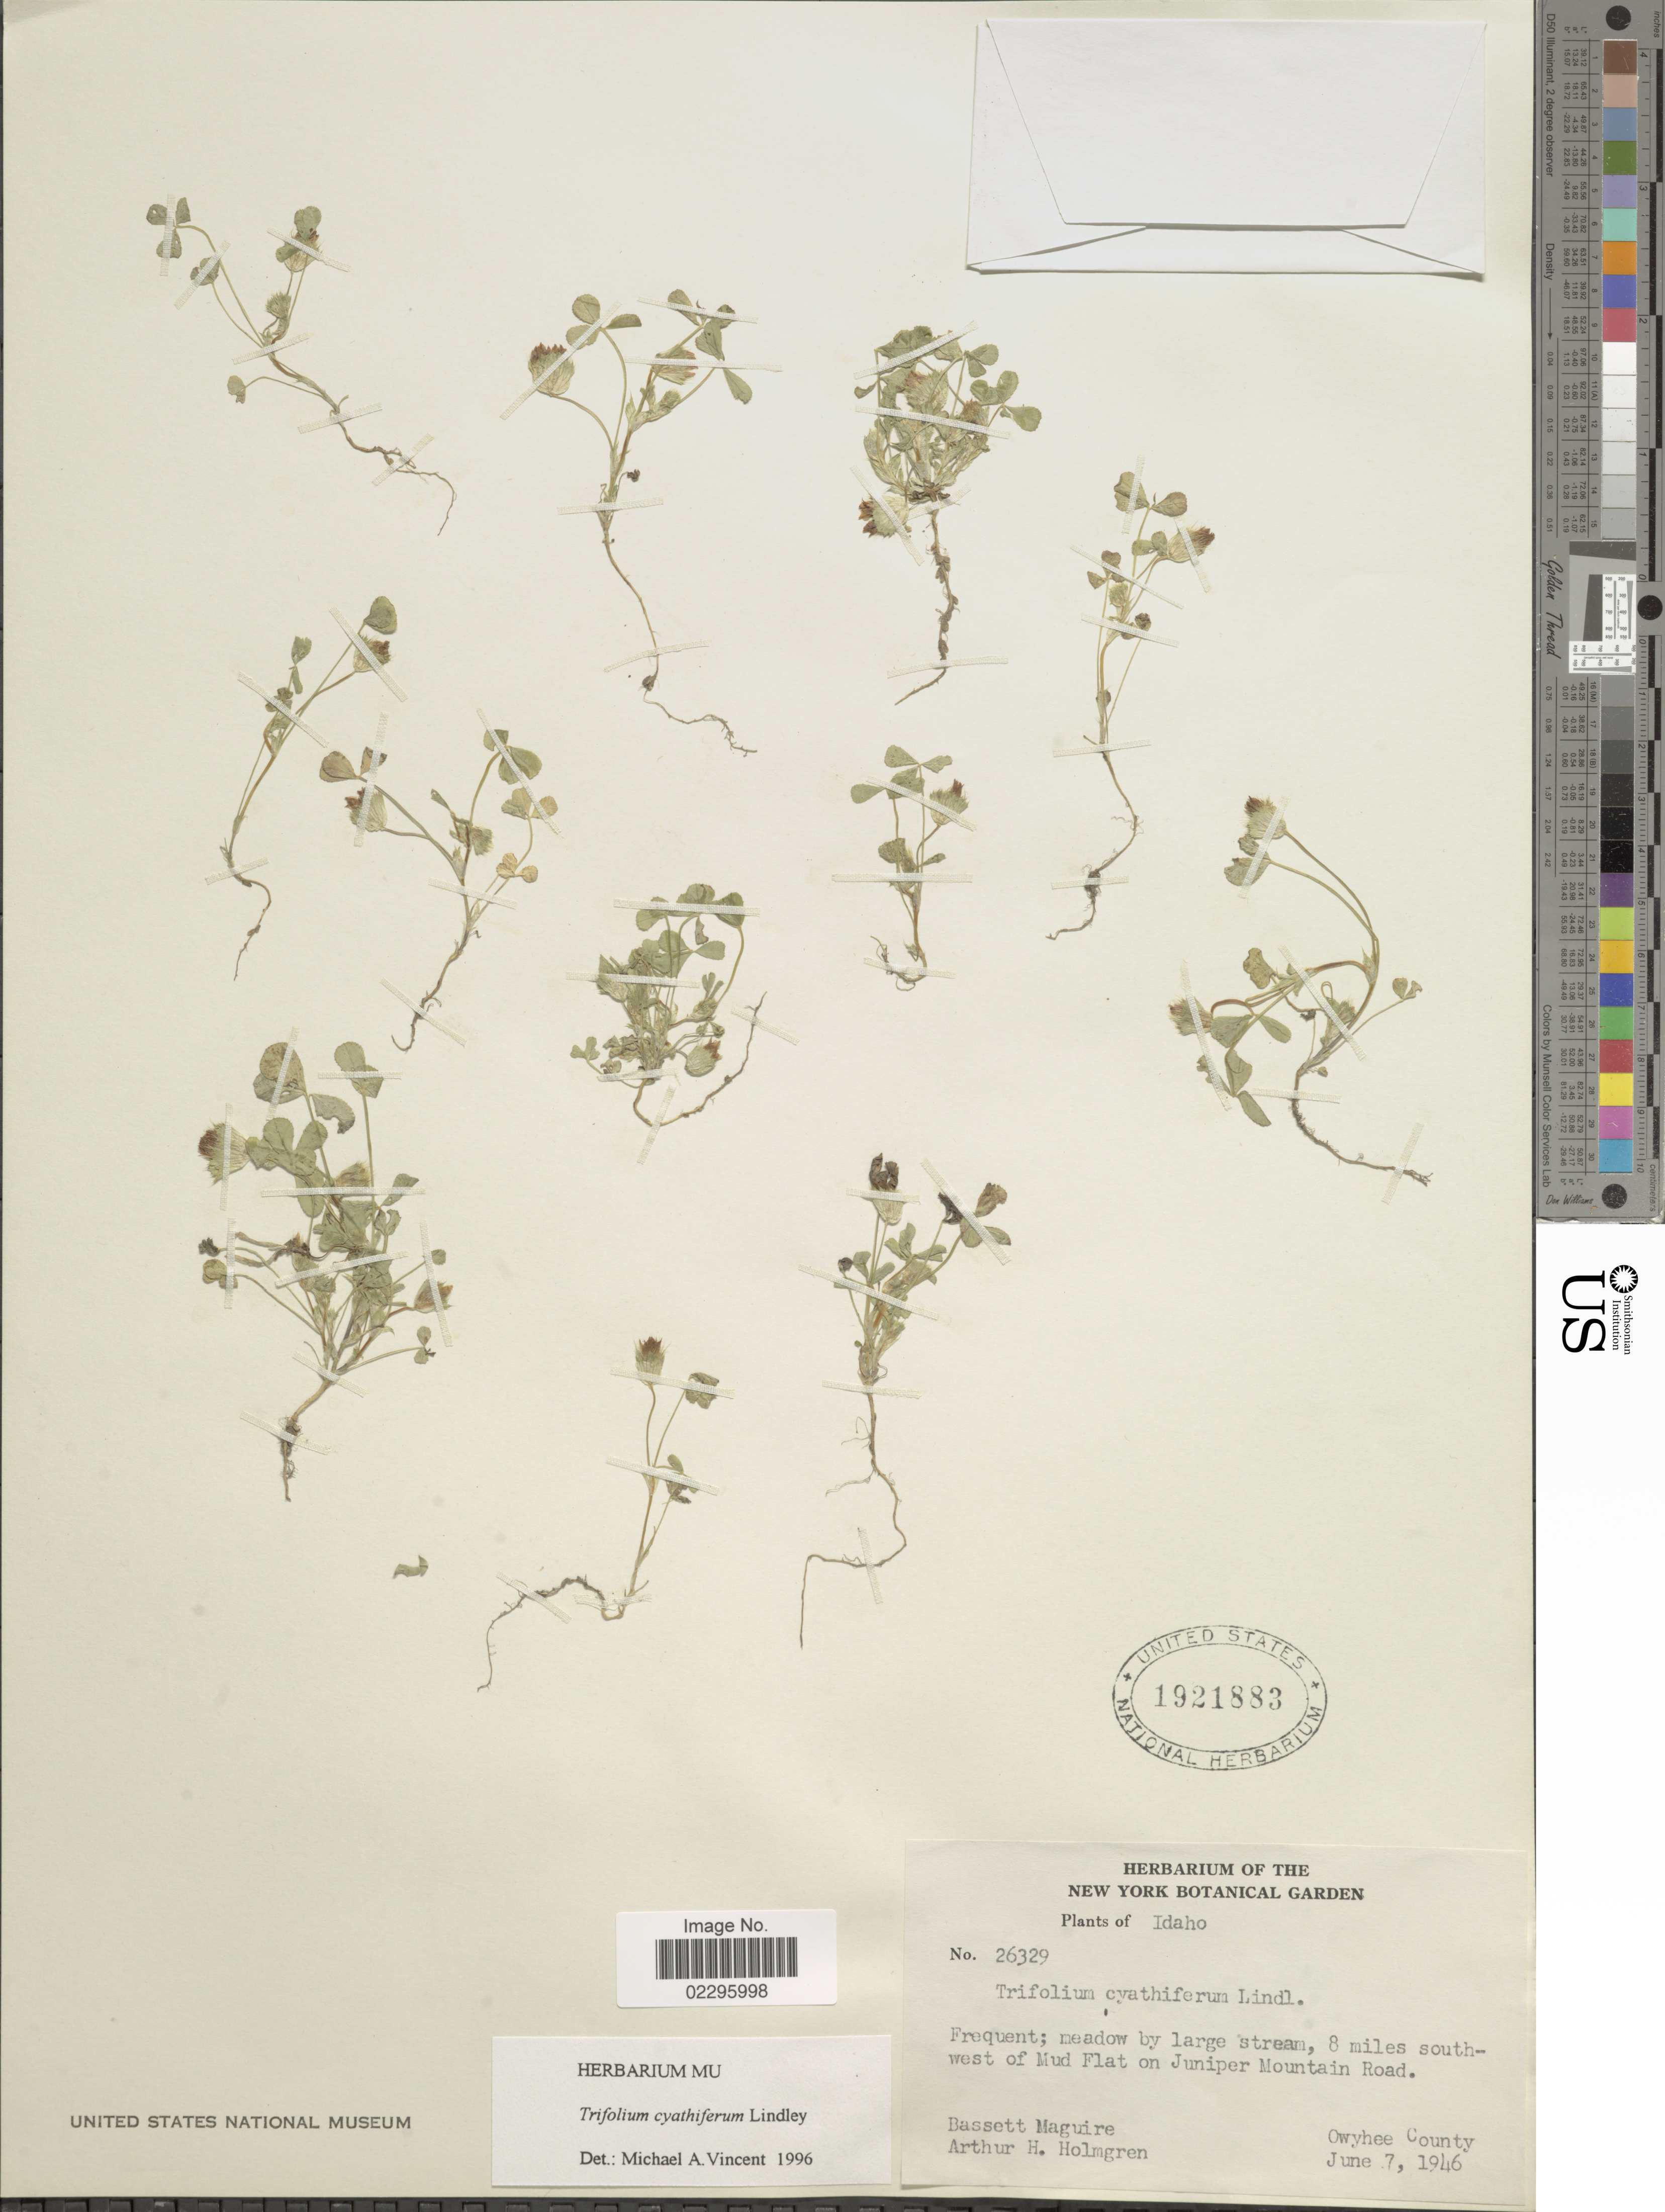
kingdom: Plantae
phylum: Tracheophyta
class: Magnoliopsida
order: Fabales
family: Fabaceae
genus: Trifolium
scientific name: Trifolium cyathiferum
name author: Lindl.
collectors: B. Maguire & A. H. Holmgren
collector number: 26329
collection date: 1946-06-07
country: United States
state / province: Idaho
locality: Meadow by large stream, 8 miles south-west of Mud Flat on Juniper Mountain Road, Owyhee County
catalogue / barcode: US 1921883